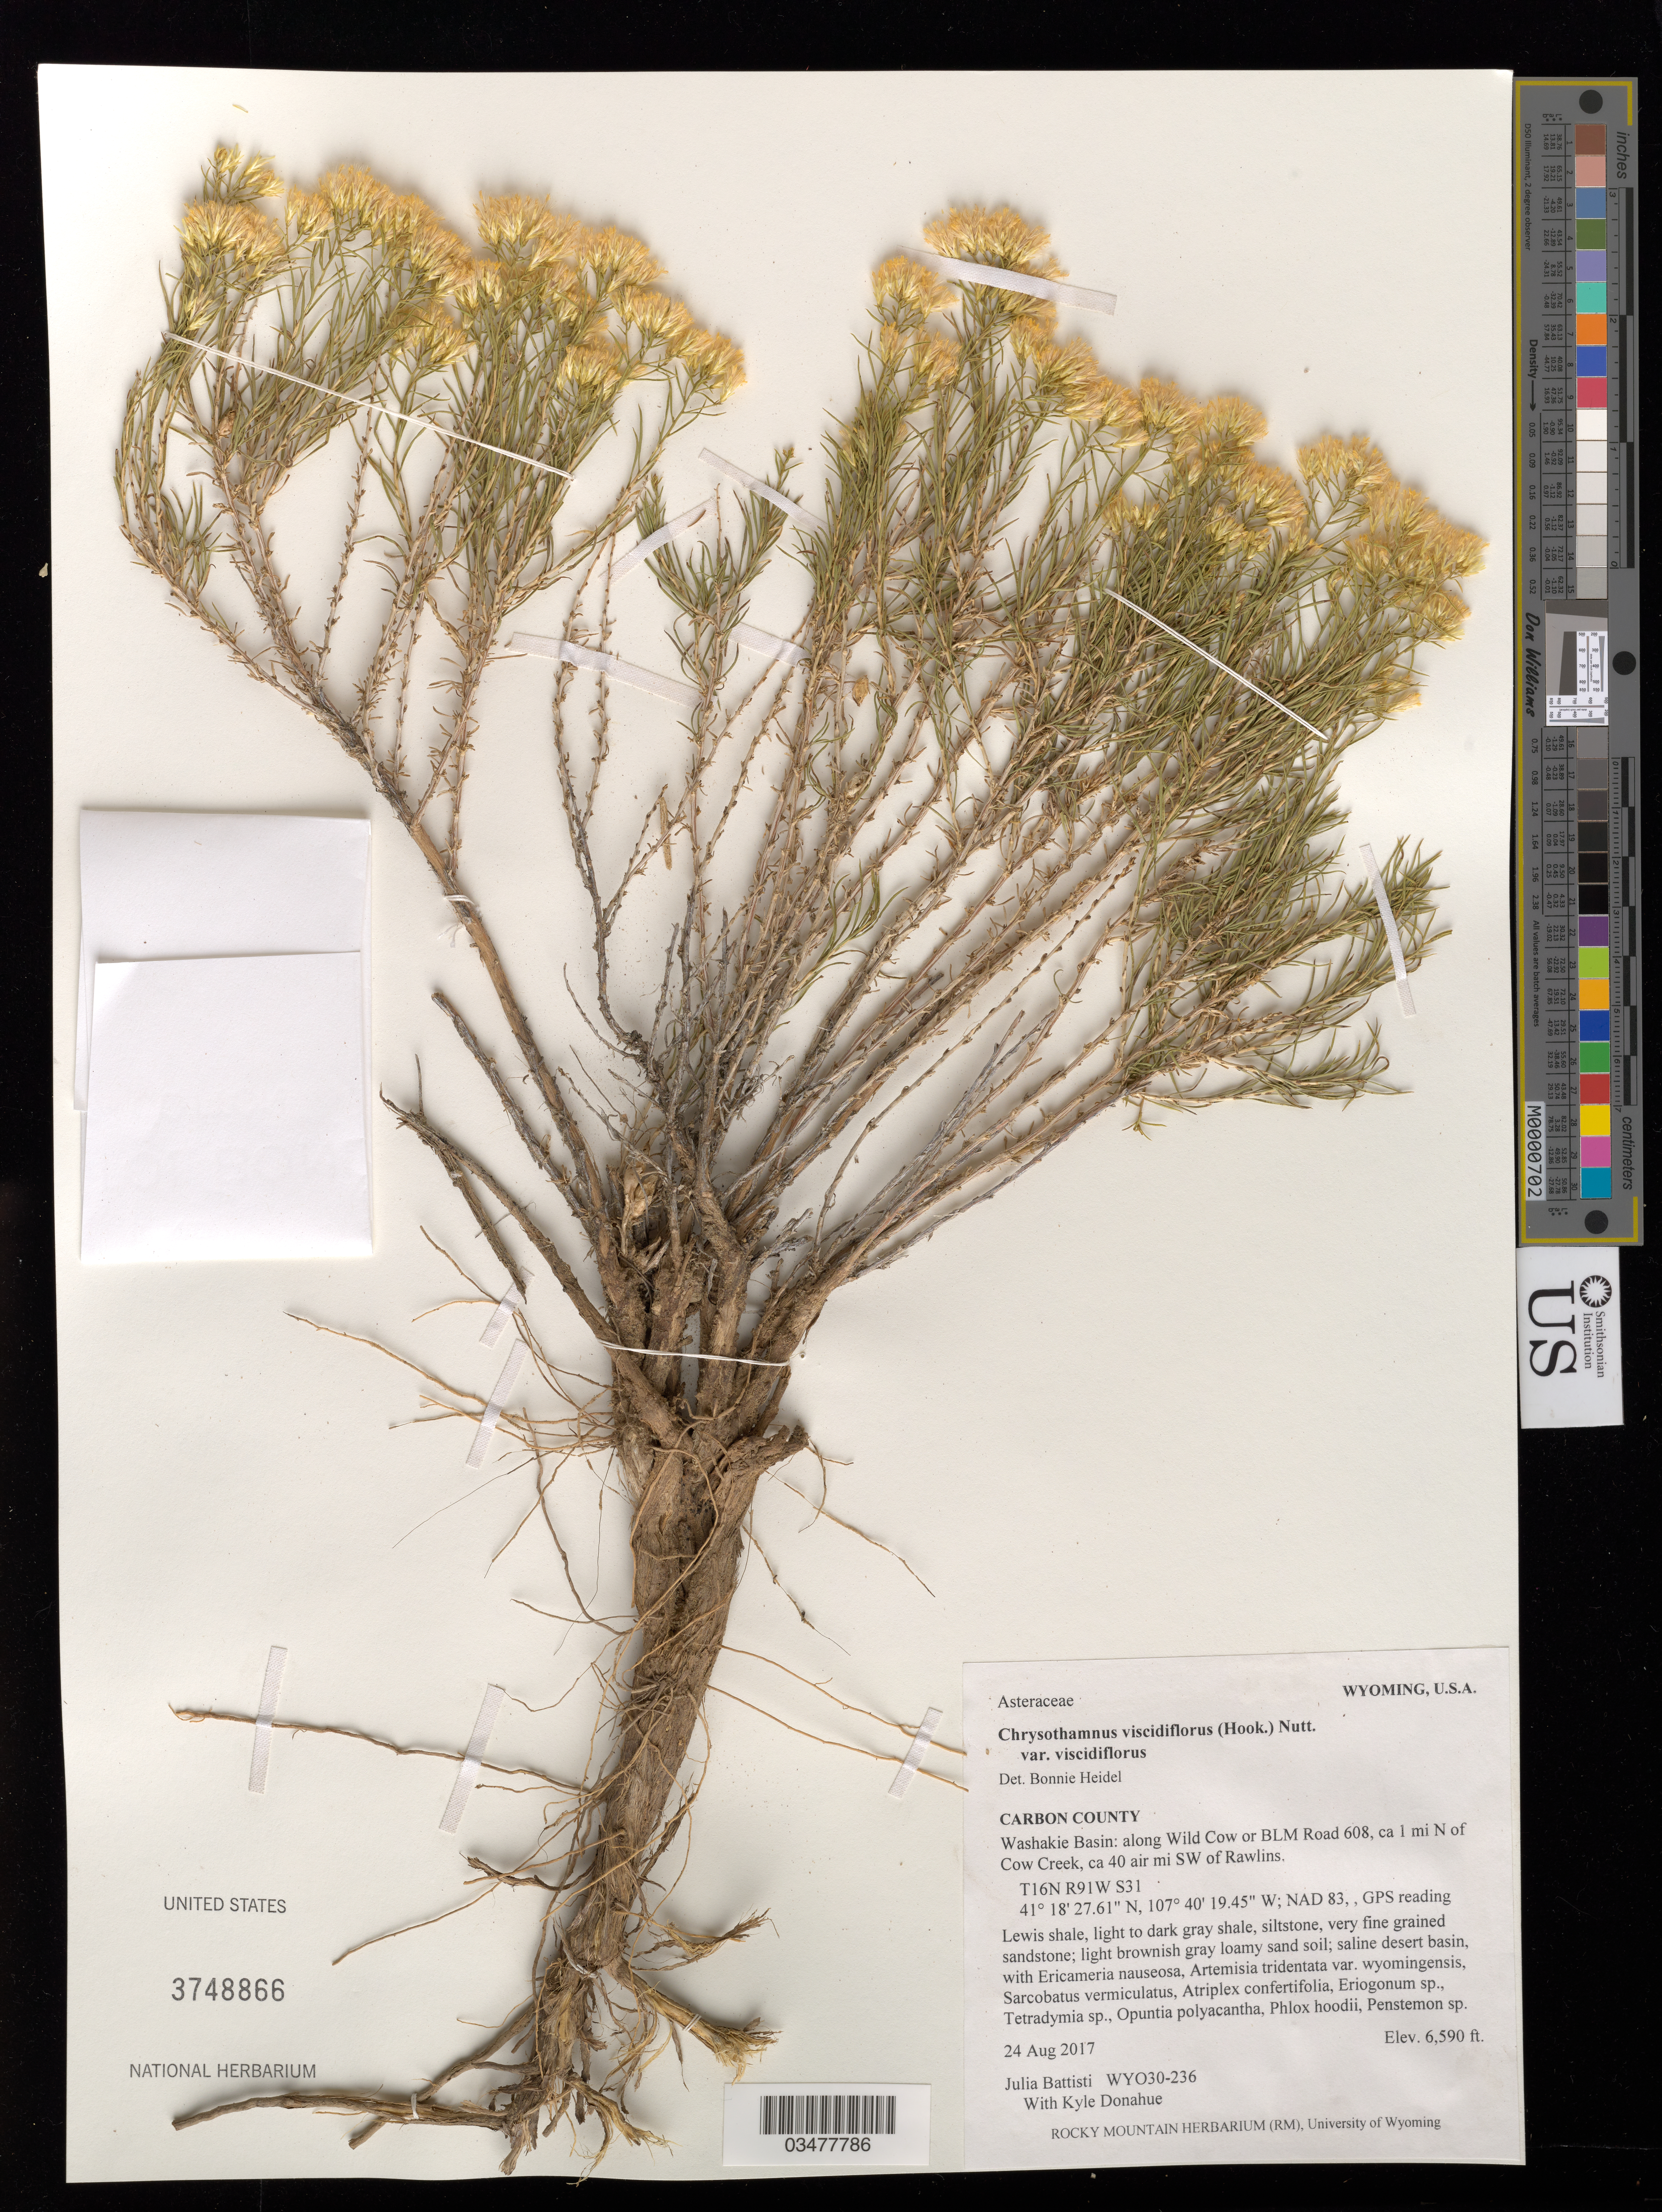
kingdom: Plantae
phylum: Tracheophyta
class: Magnoliopsida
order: Asterales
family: Asteraceae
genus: Chrysothamnus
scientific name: Chrysothamnus viscidiflorus var. viscidiflorus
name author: (Hook.) Nutt.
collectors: J. Battisti & K. Donahue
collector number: WY030-236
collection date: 2017-08-24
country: United States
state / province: Wyoming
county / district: Carbon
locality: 1 mi. N of Wild Cow Creek, 40 air mi SW of Rawlins. T16N R91W S31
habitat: Loamy sand soil. With Tetradymia sp., Phlox hoodii, Penstemon sp., etc.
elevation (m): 2009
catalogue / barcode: US 3748866